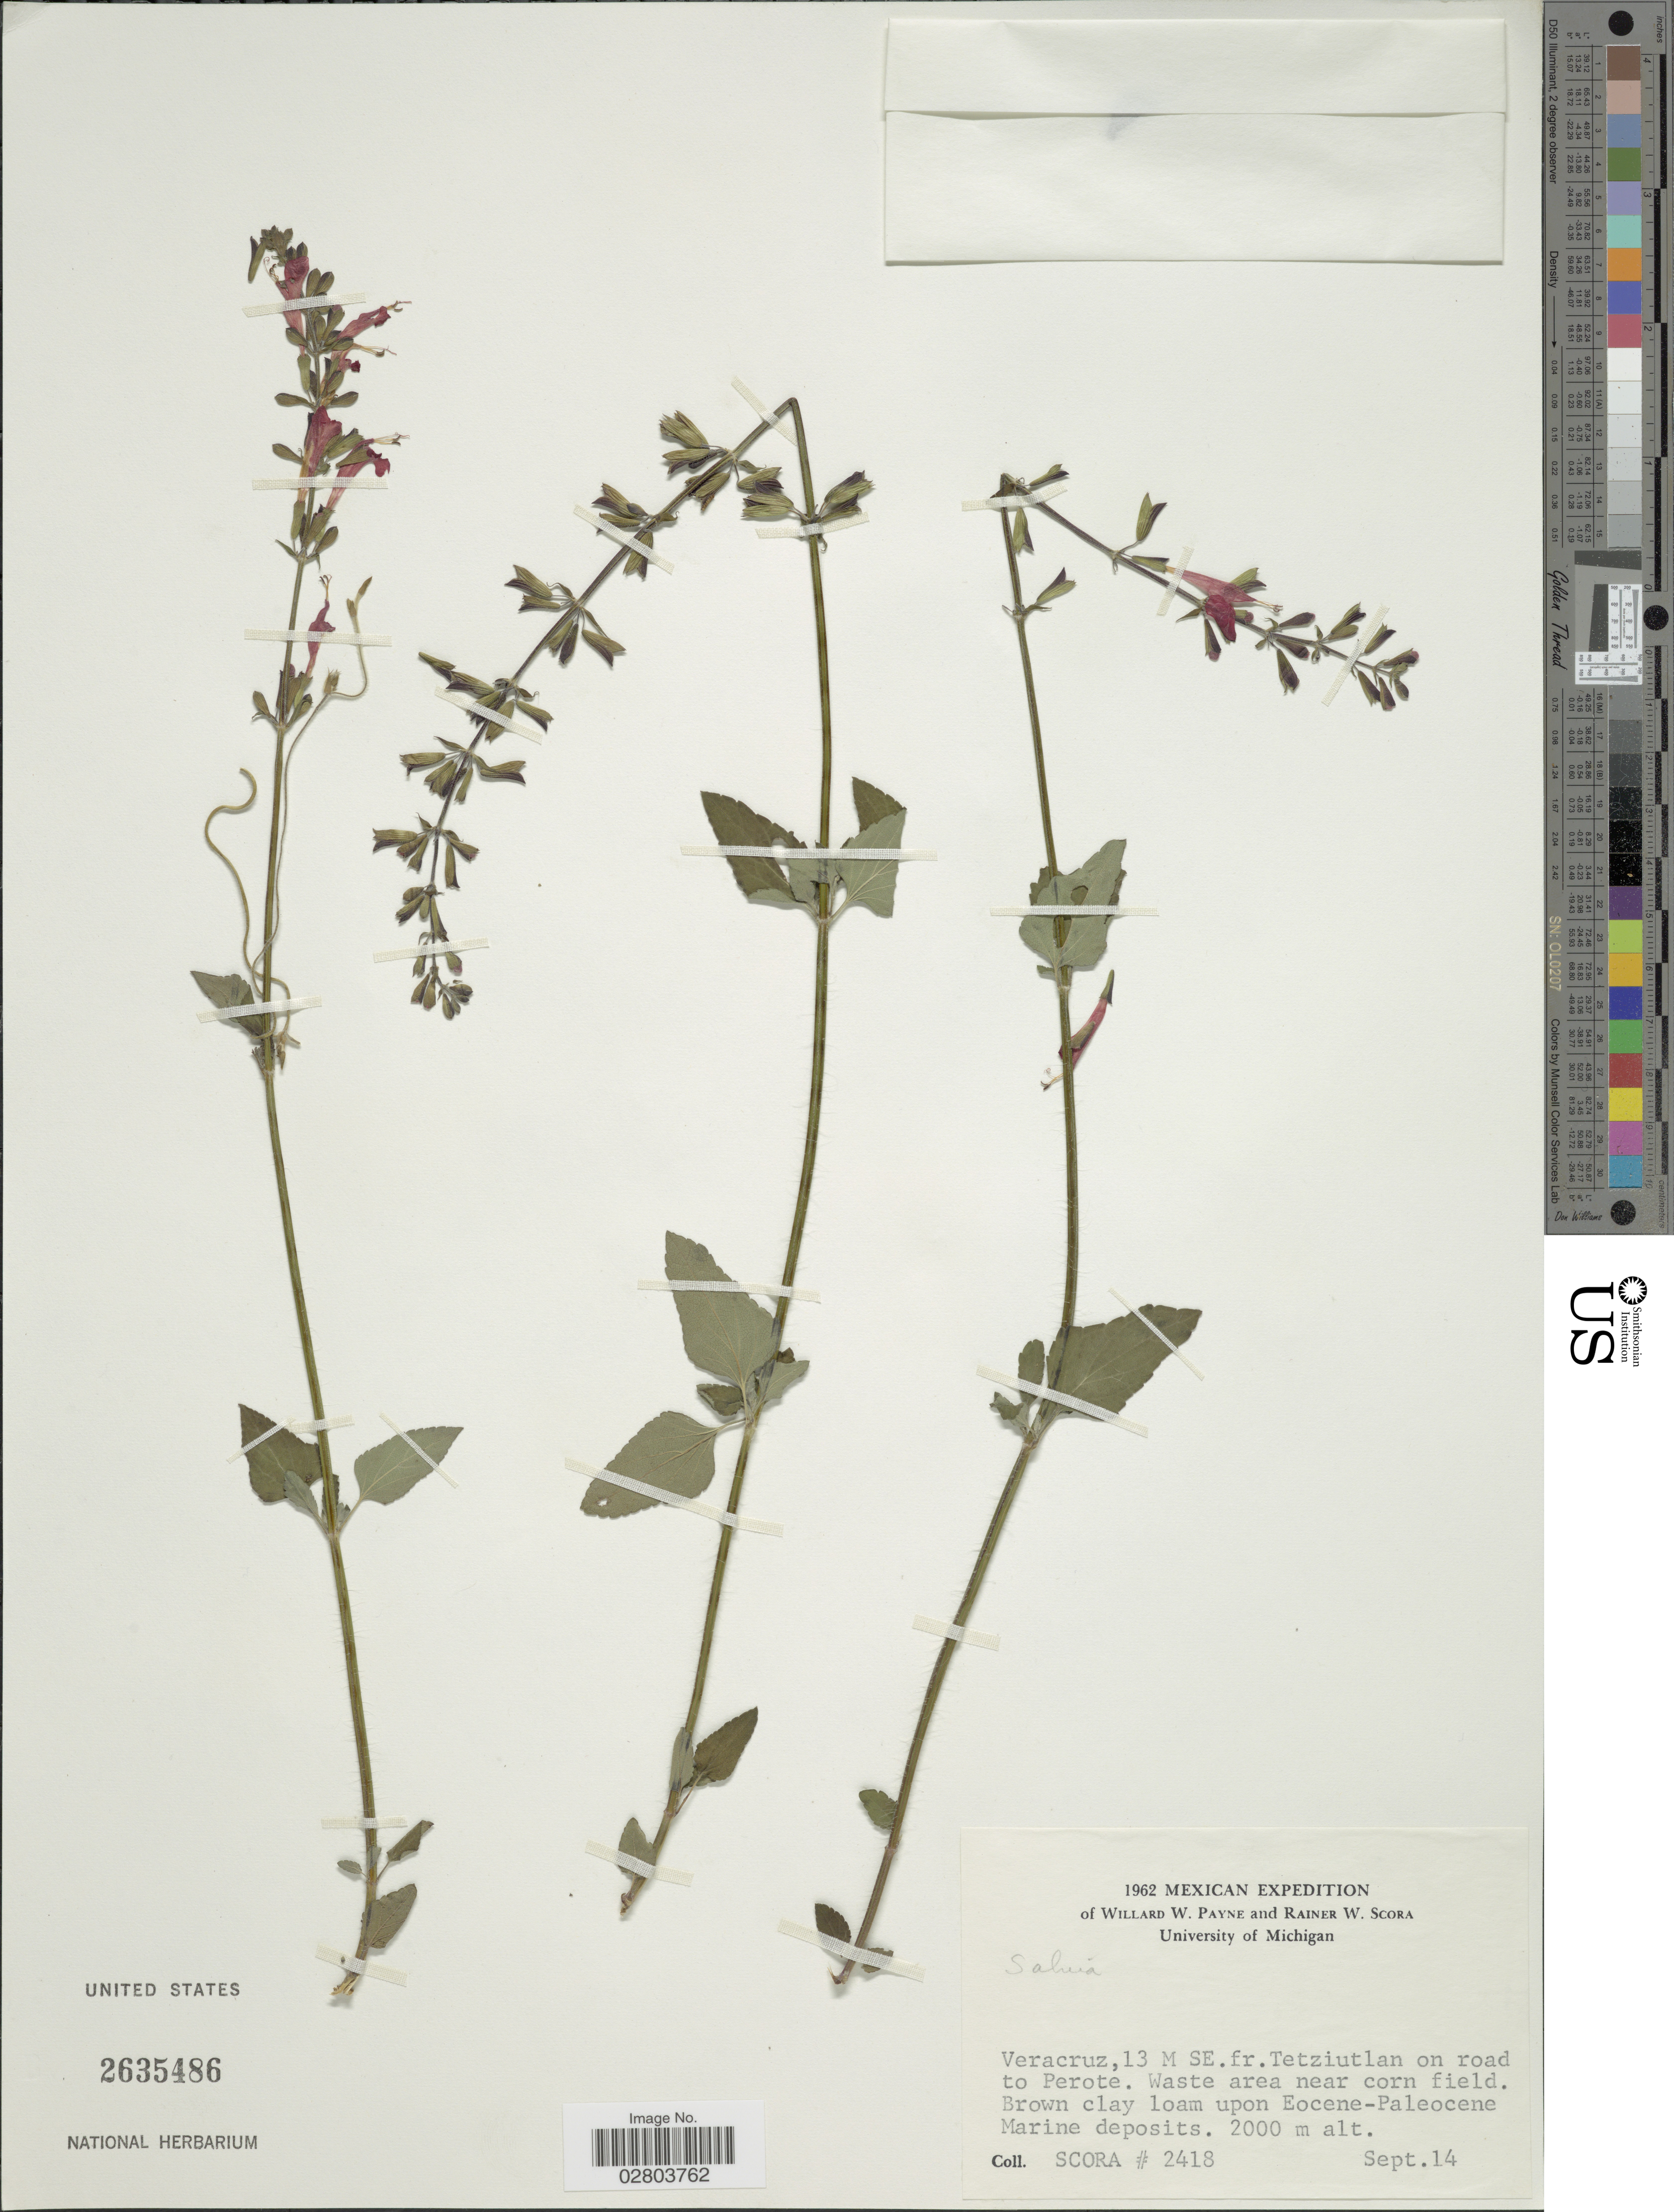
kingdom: Plantae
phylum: Tracheophyta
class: Magnoliopsida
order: Lamiales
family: Lamiaceae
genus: Salvia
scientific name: Salvia sp.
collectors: R. Scora & W. Payne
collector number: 2418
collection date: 1962-09-14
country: Mexico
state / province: Veracruz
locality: Veracruz, 13 M SE. fr. Tetziutlan on road to Perote.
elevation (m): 2000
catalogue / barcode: US 2635486